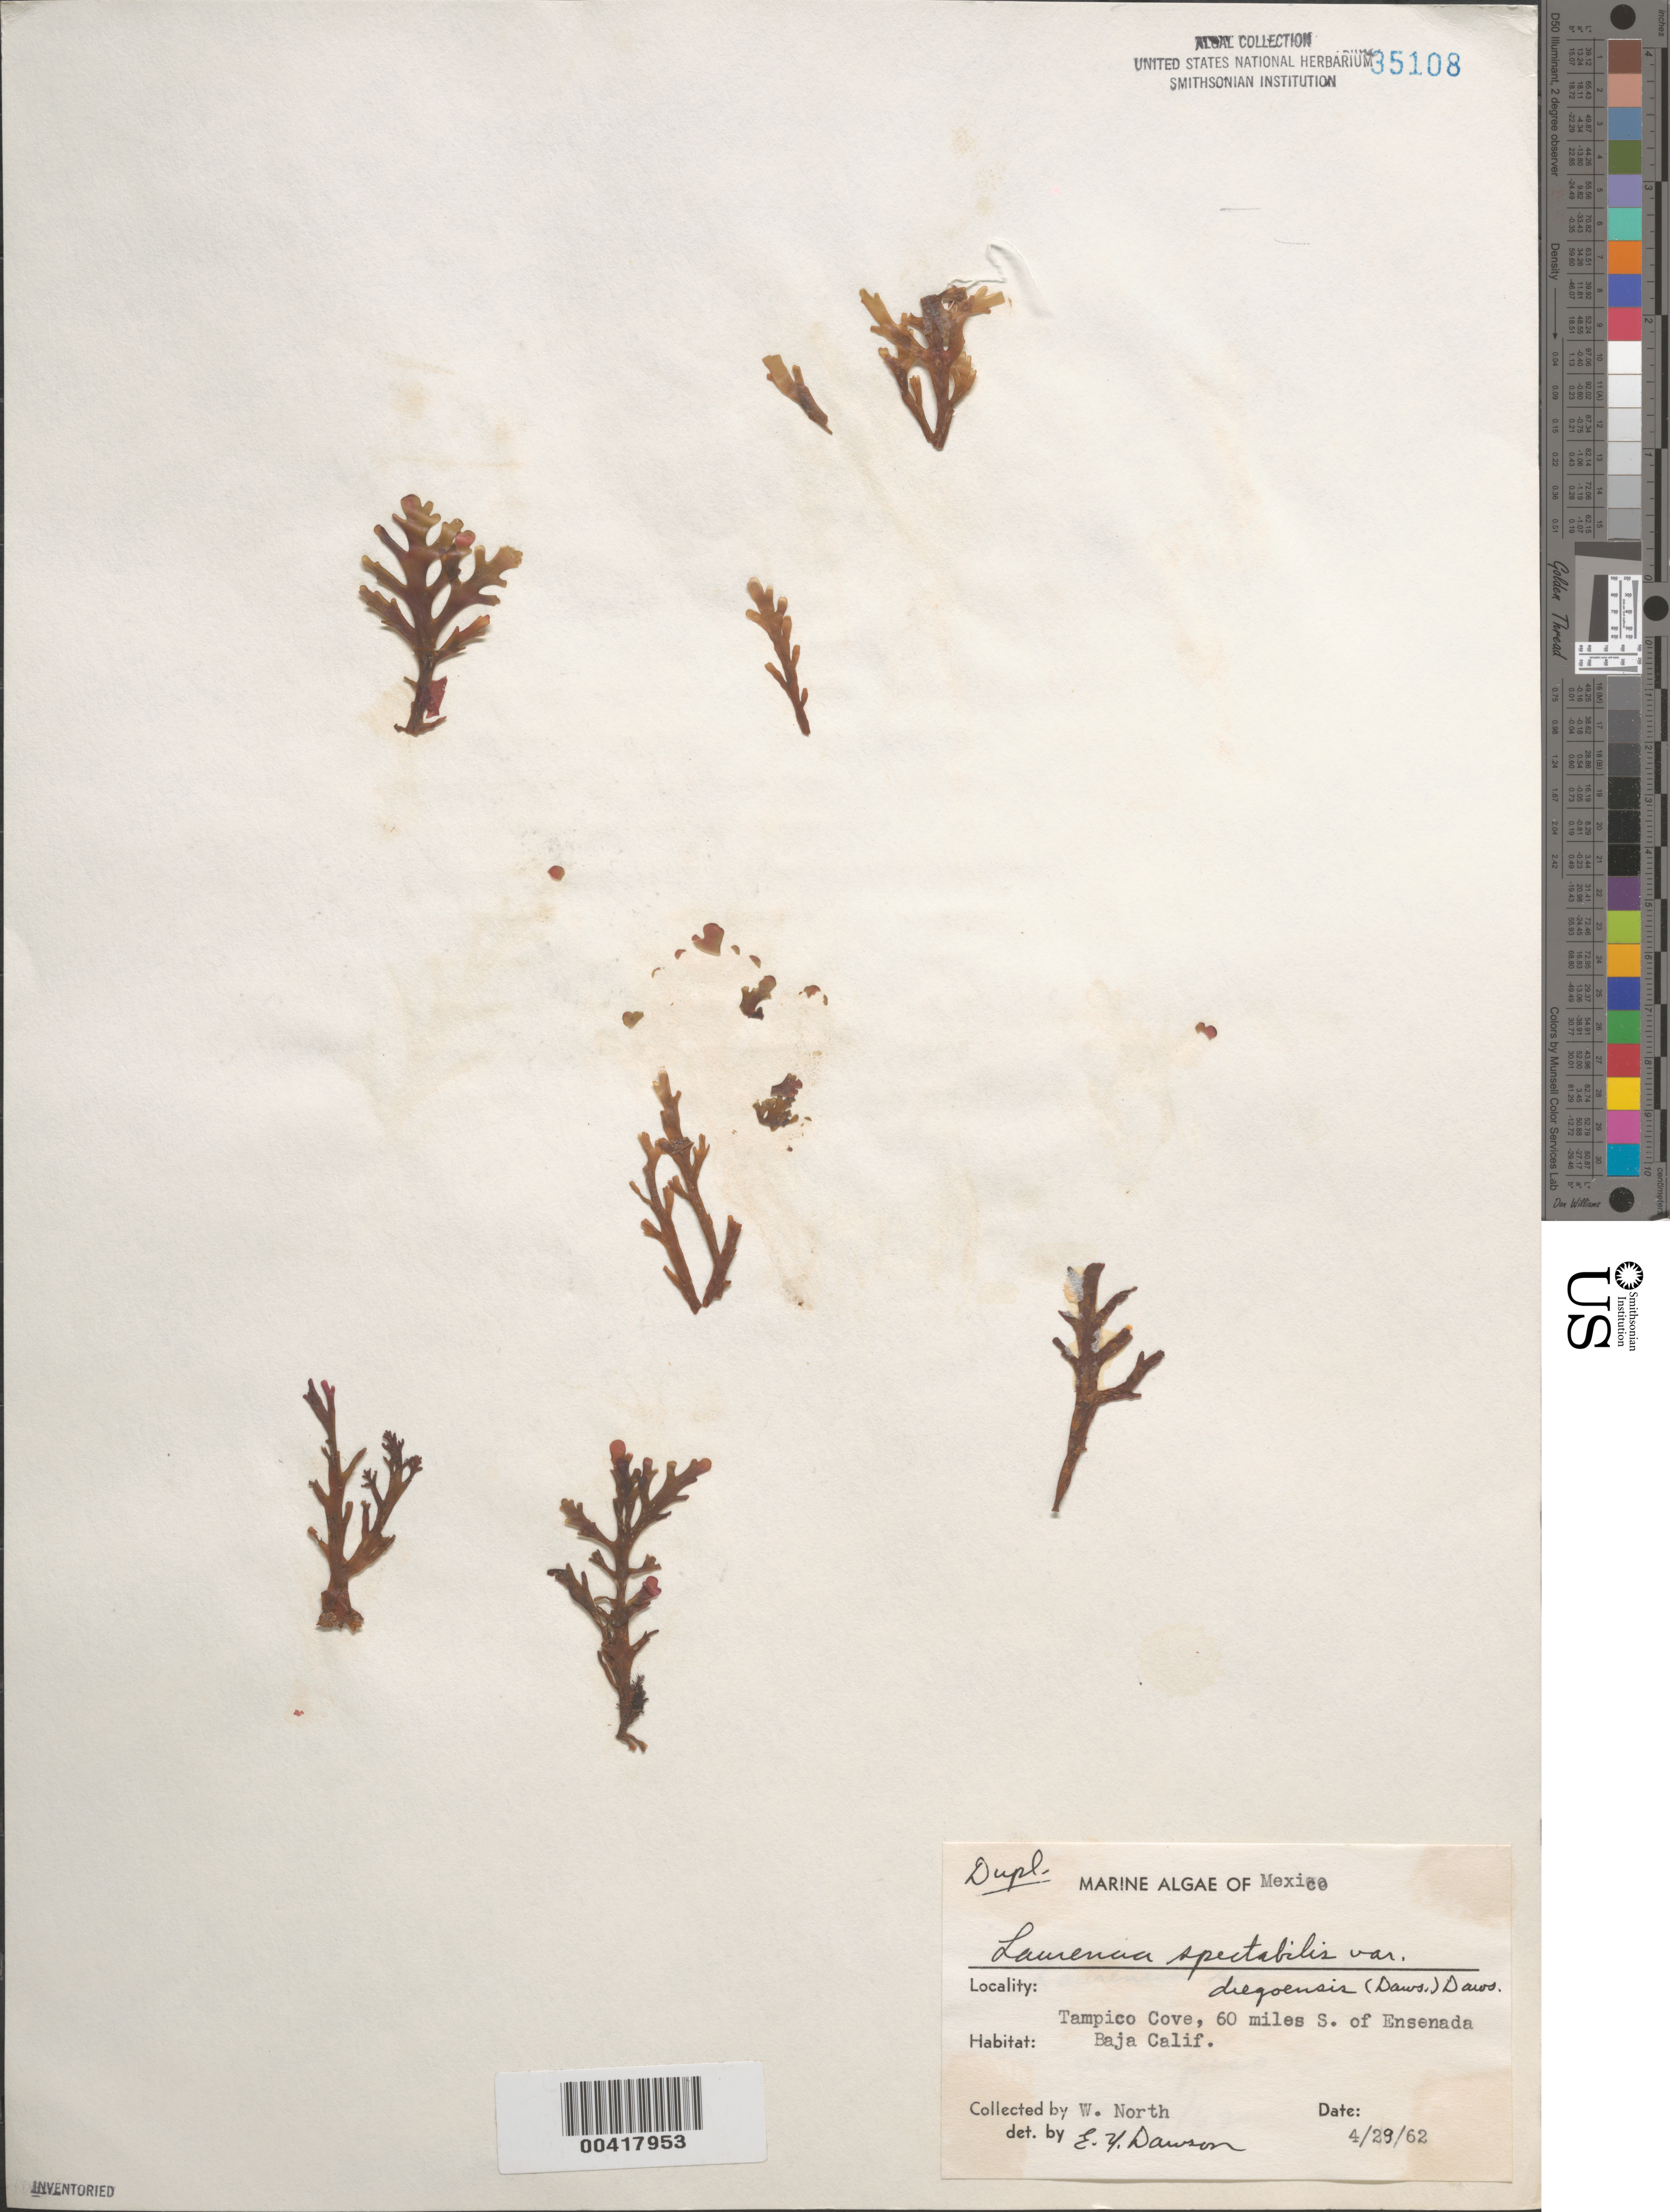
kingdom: Plantae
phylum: Rhodophyta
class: Florideophyceae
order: Ceramiales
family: Rhodomelaceae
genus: Osmundea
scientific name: Osmundea spectabilis var. diegoensis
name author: (E.Y. Dawson) K.W. Nam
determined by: Algae name updating Project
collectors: W. North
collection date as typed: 29 Apr 1962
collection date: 1962-04-29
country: Mexico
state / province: Baja California Norte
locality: Tampico Cove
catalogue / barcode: US 35108